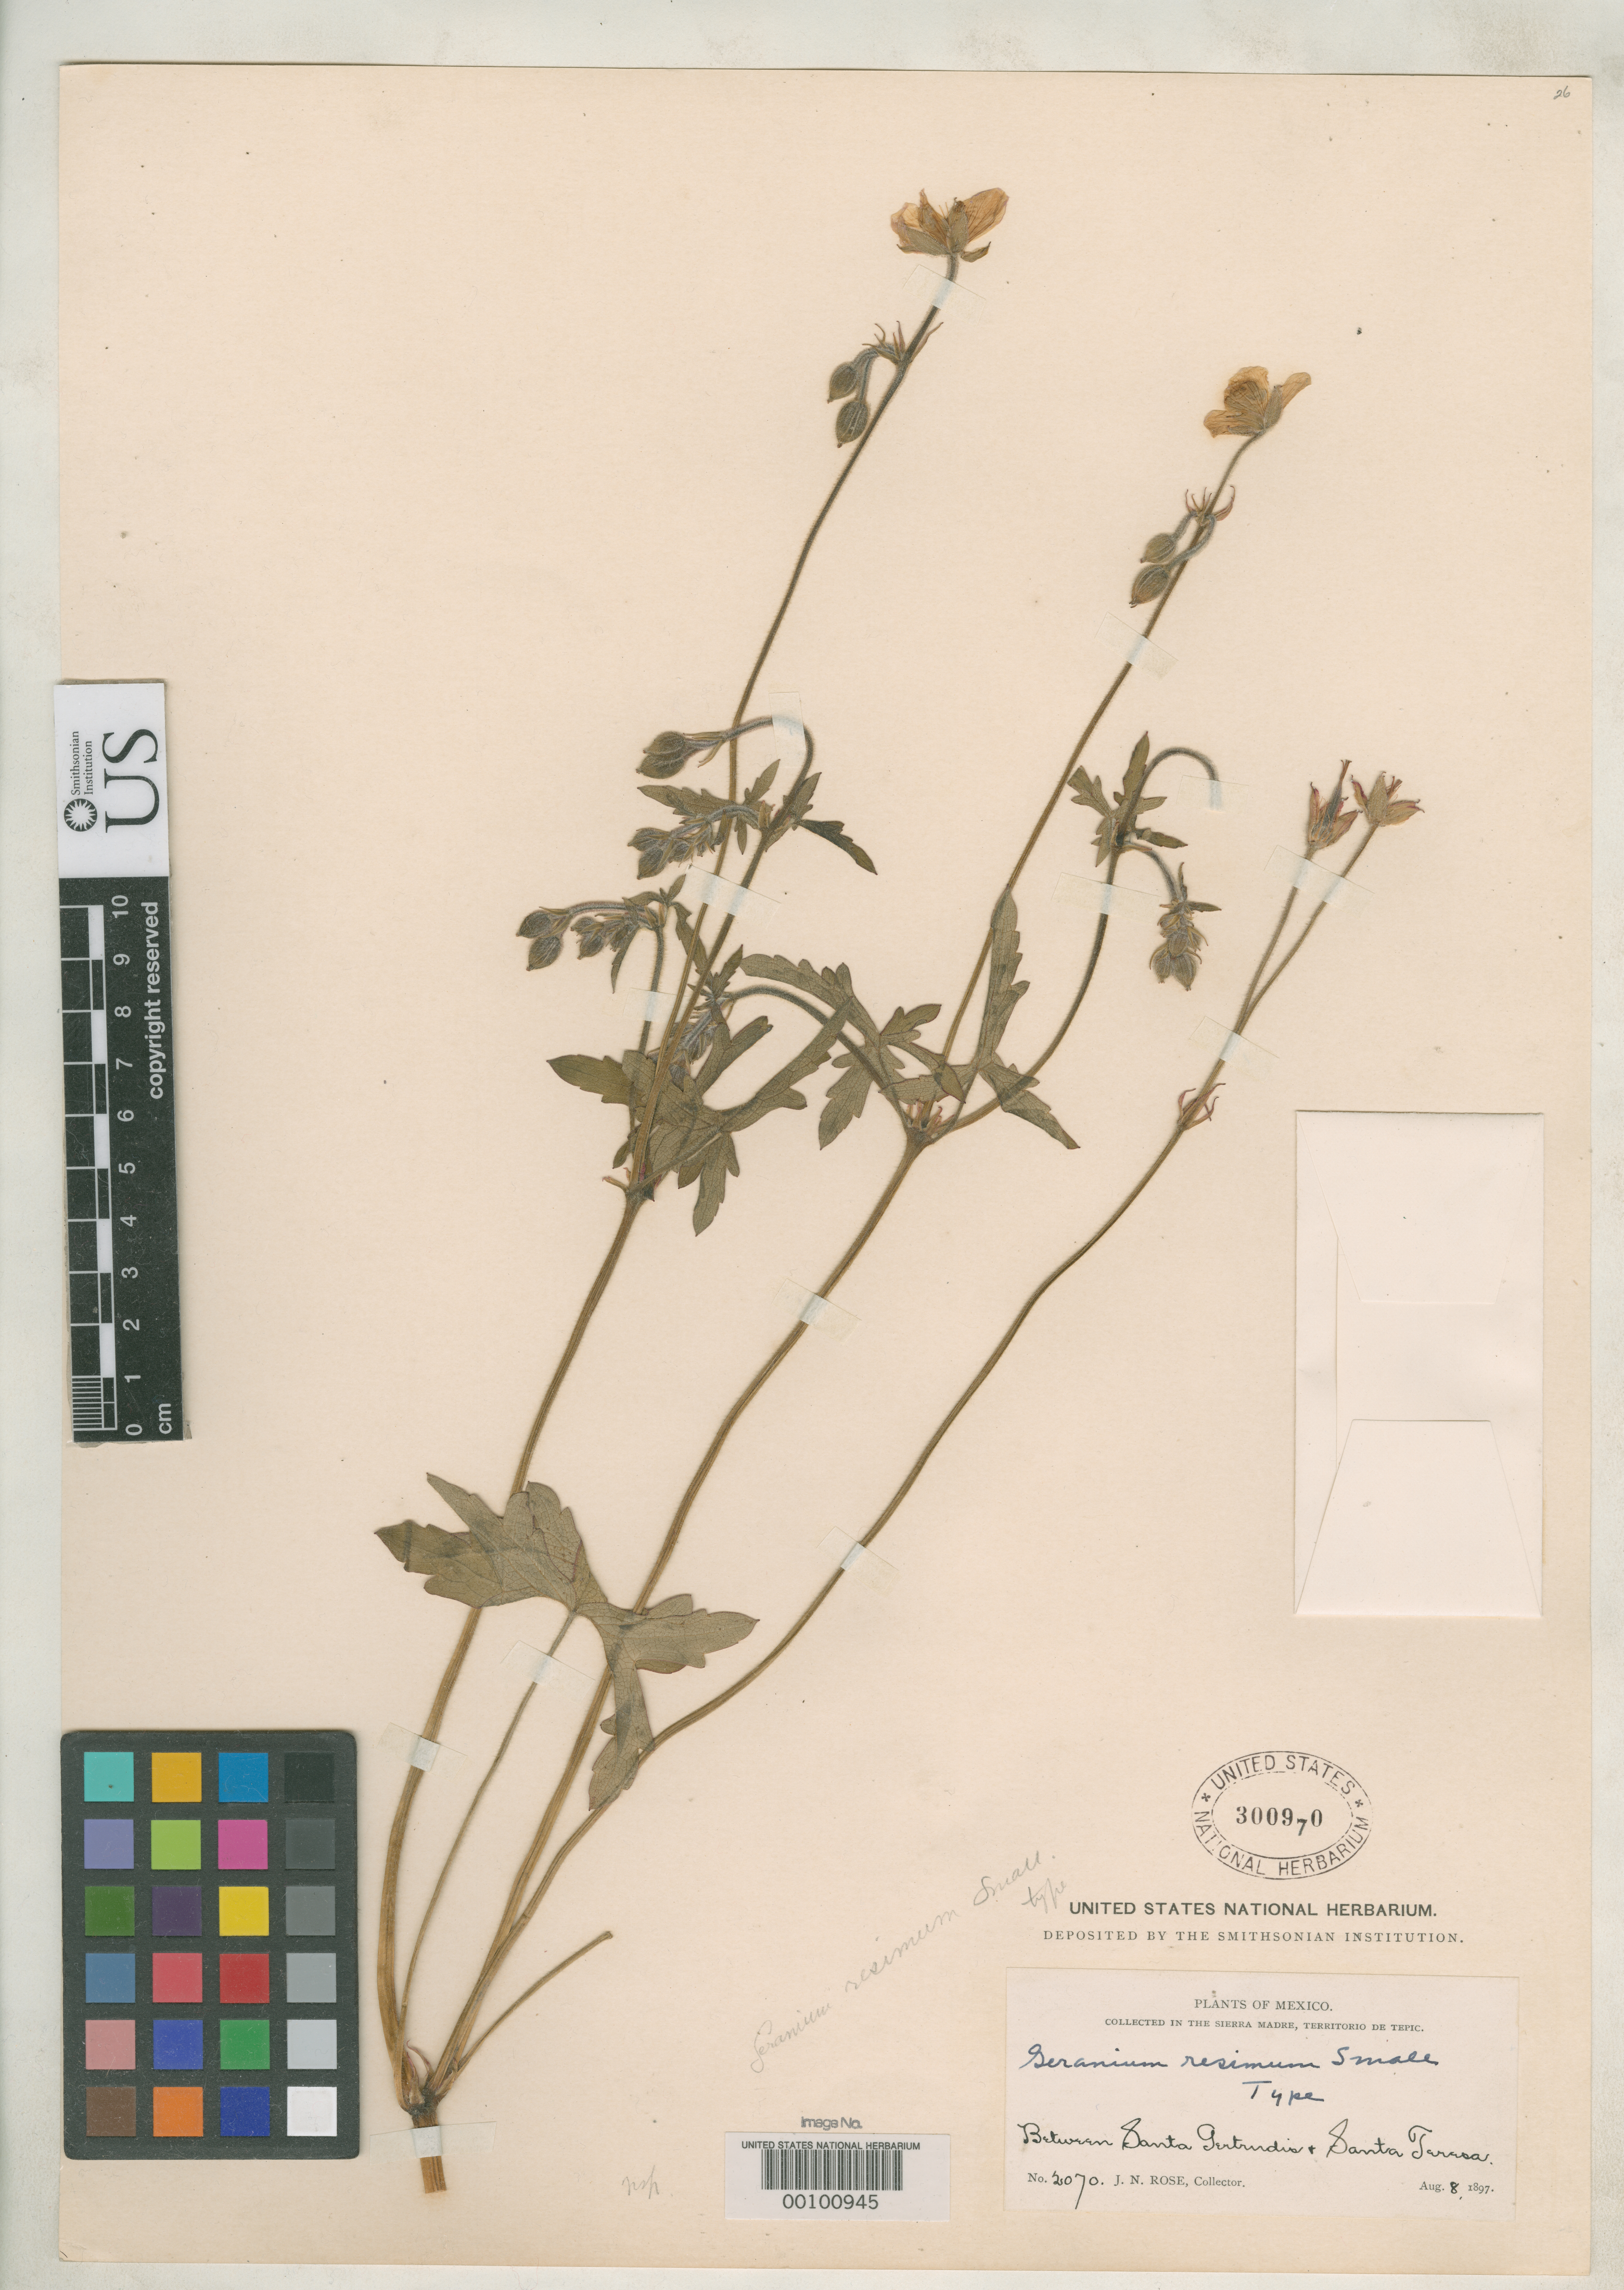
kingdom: Plantae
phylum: Tracheophyta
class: Magnoliopsida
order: Geraniales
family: Geraniaceae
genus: Geranium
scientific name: Geranium resimum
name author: Small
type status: Isotype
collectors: J. N. Rose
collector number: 2070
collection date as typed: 08 Aug 1897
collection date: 1897-08-08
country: Mexico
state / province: Nayarit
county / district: Tepic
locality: Between Santa Gertrudis and Santa Teresa.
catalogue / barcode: US 800970